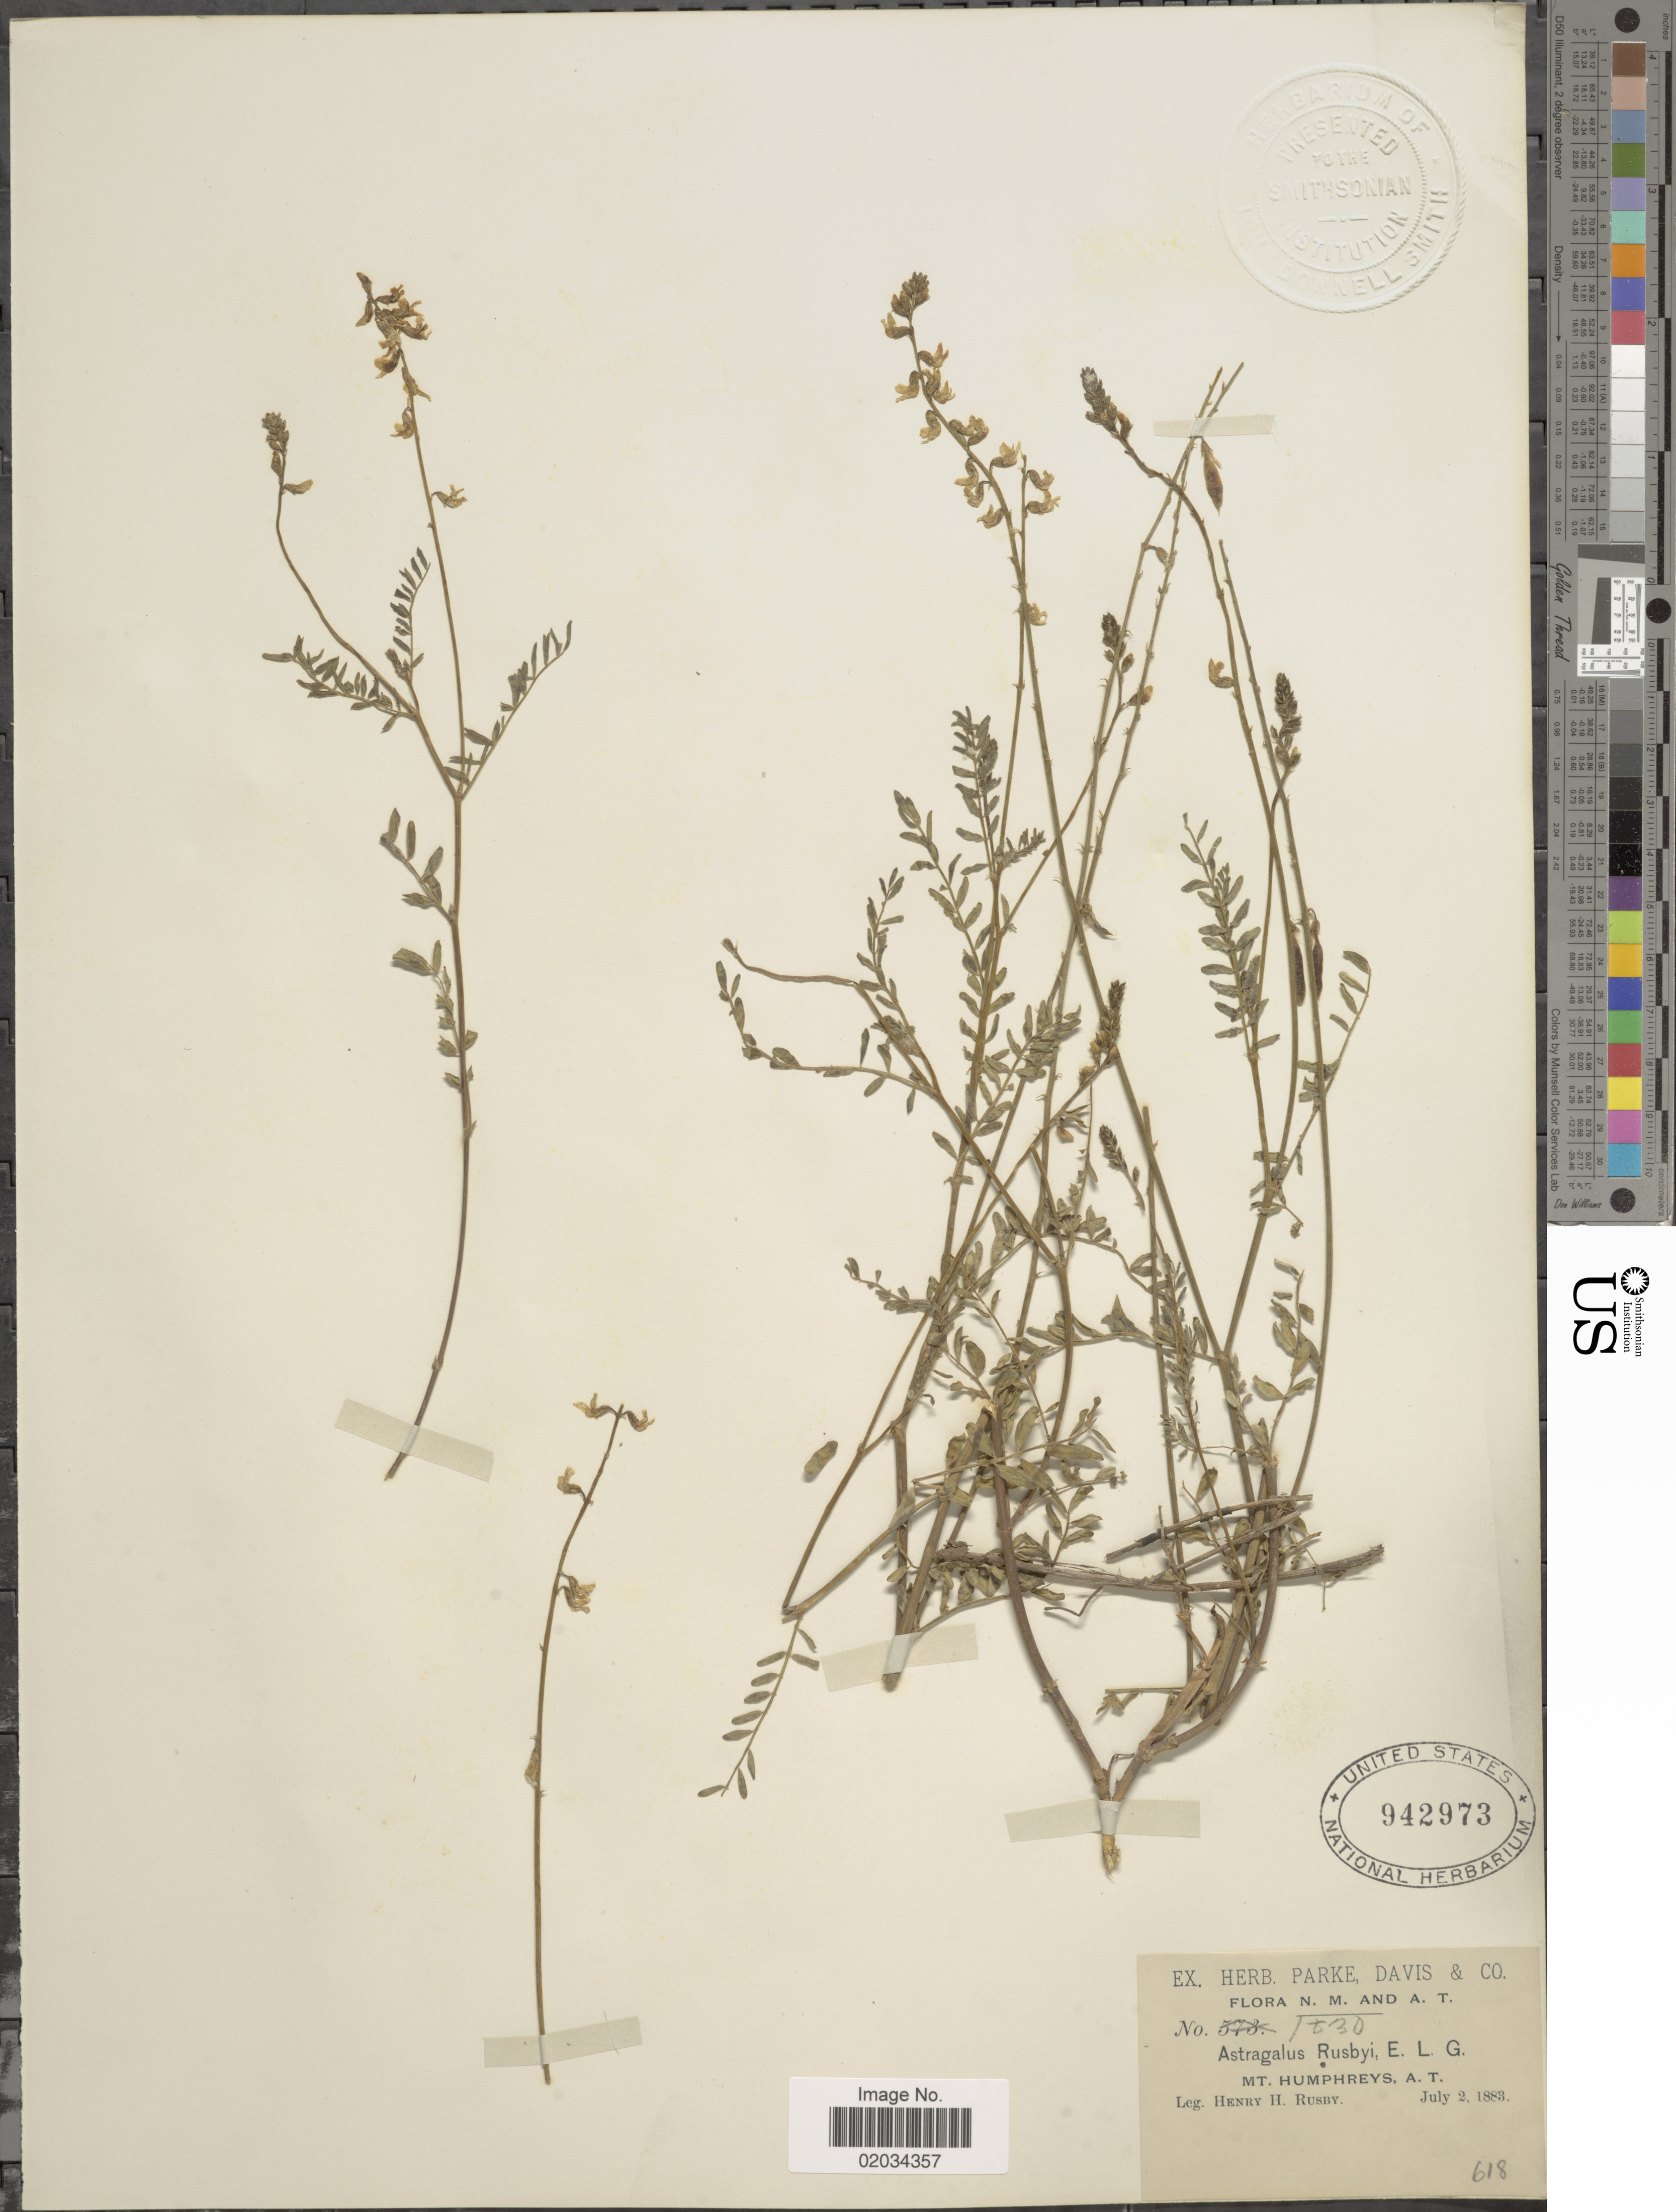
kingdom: Plantae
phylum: Tracheophyta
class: Magnoliopsida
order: Fabales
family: Fabaceae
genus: Astragalus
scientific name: Astragalus rusbyi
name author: Greene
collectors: H. H. Rusby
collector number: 618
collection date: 1883-07-02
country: United States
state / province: New Mexico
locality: N.M., Mt. Humphreys, A. T.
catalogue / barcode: US 942973